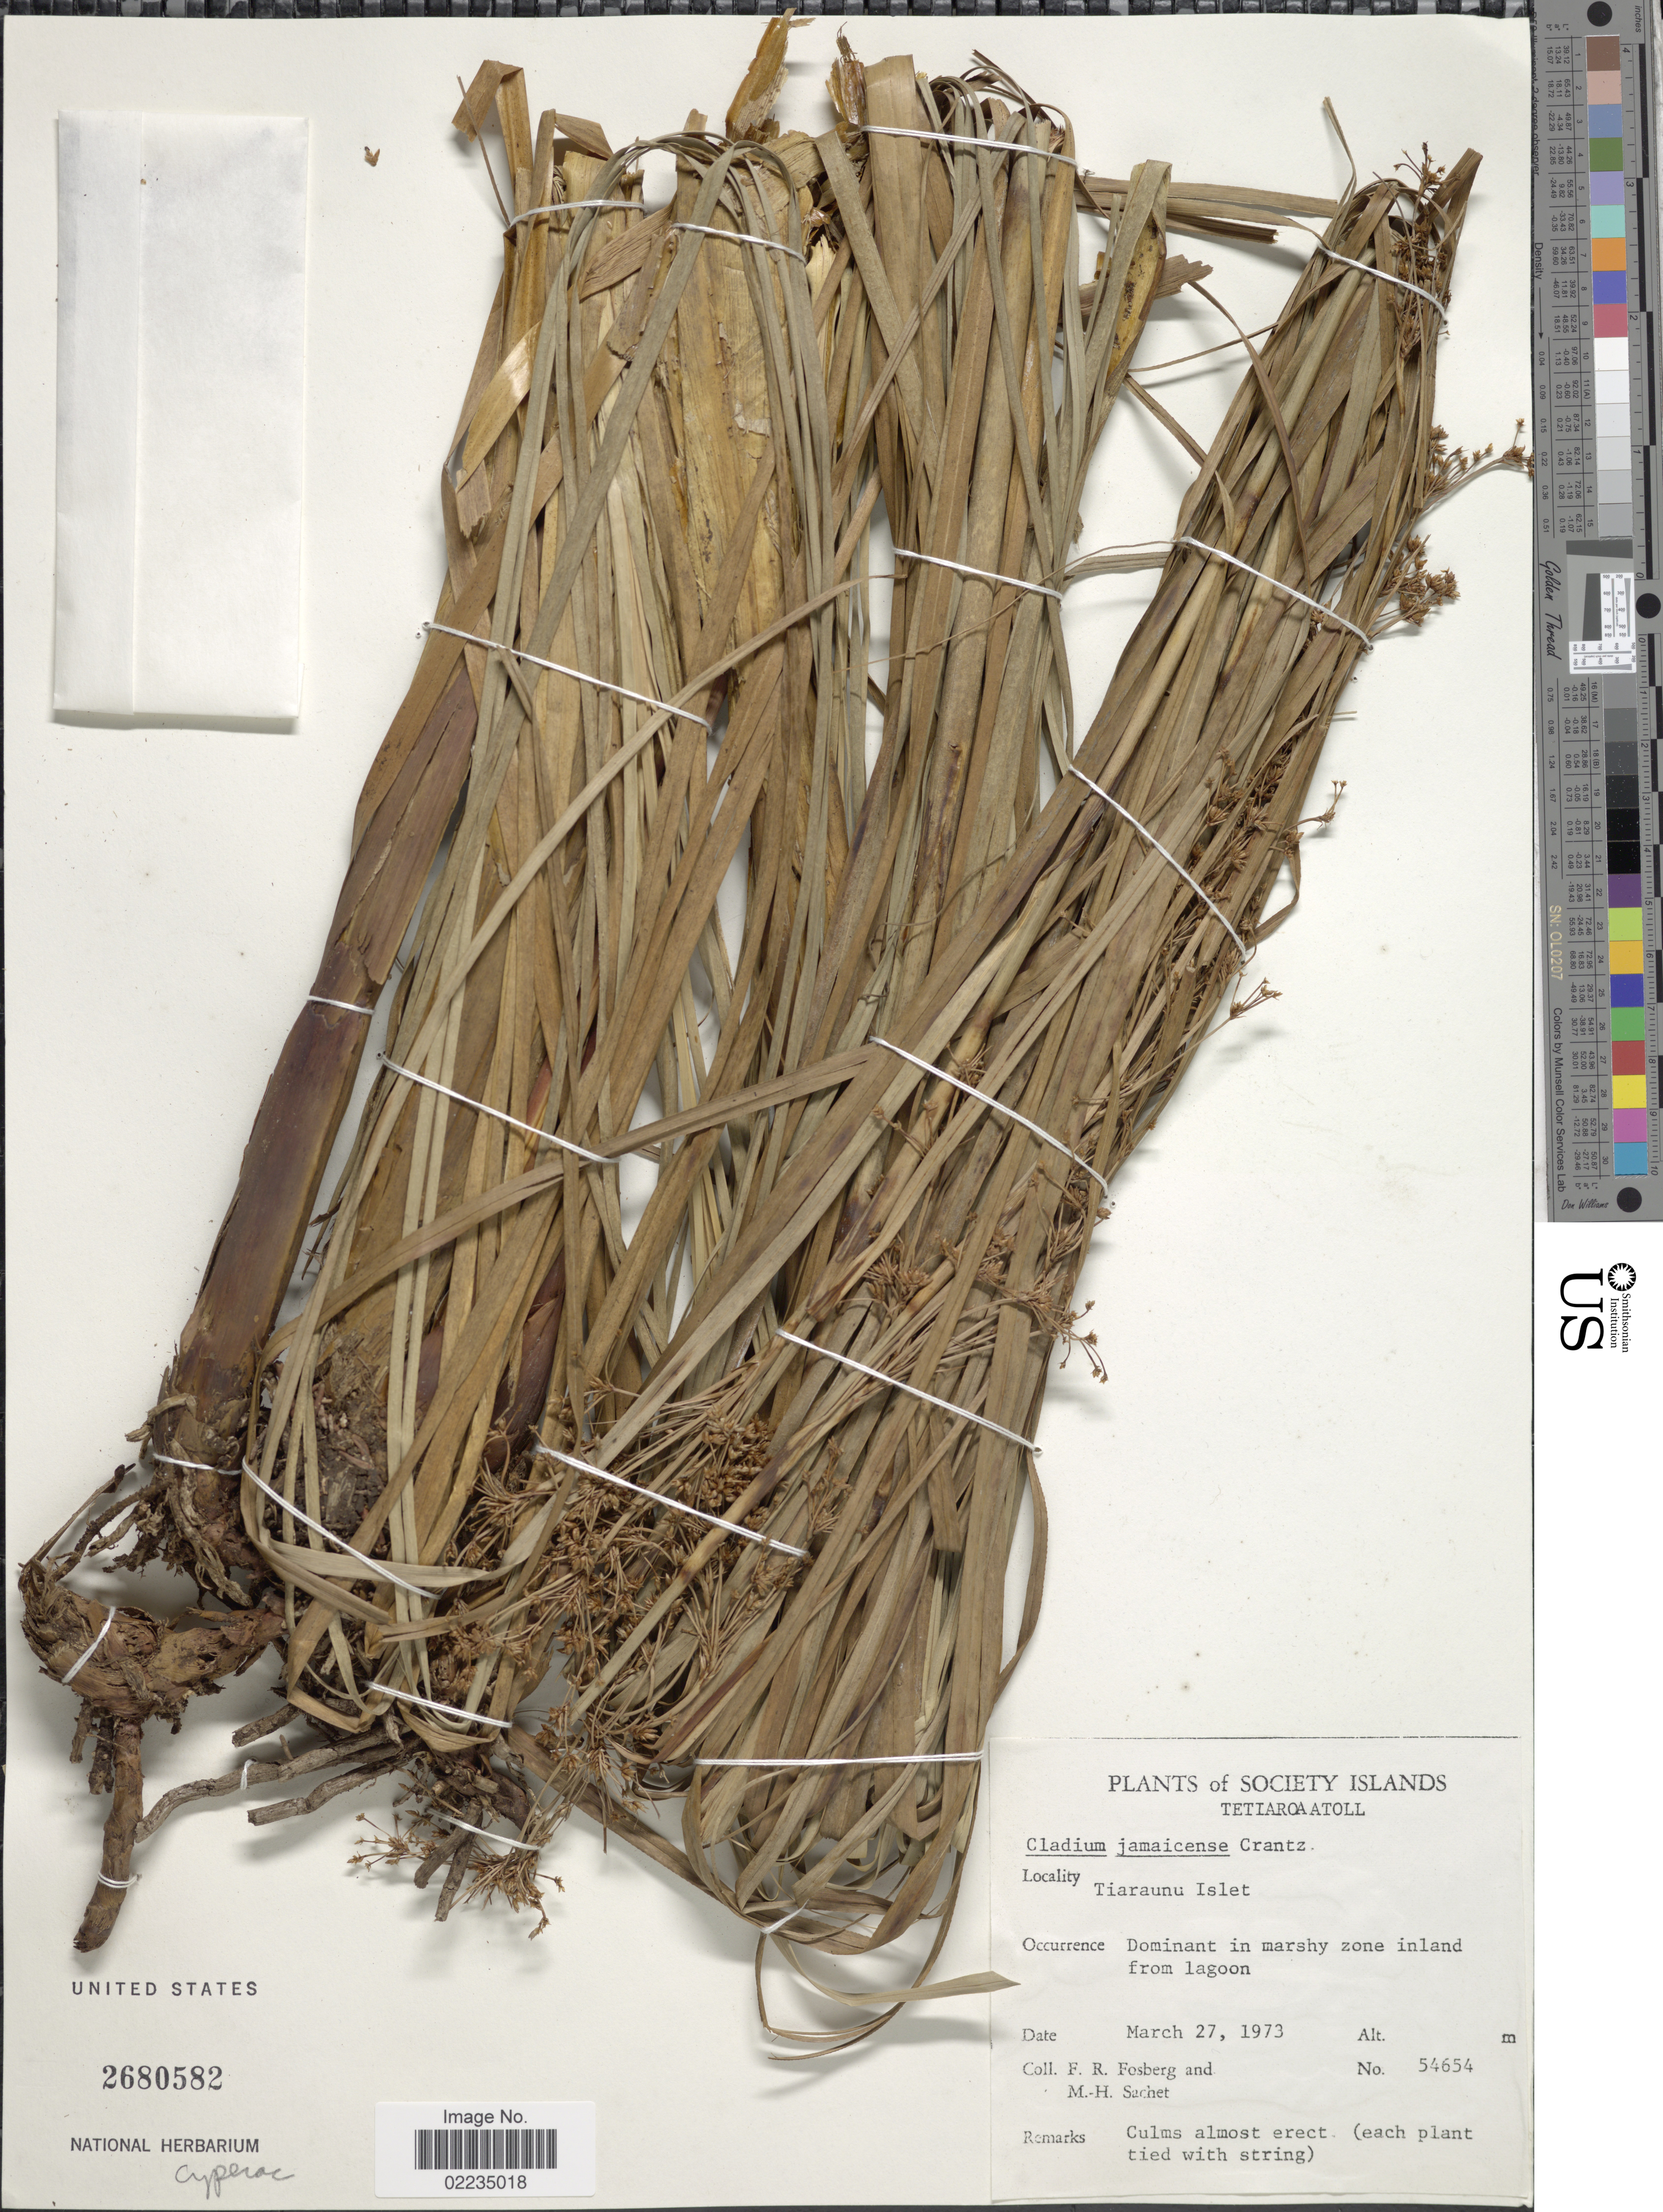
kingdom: Plantae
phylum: Tracheophyta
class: Liliopsida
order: Poales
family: Cyperaceae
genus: Cladium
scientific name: Cladium jamaicense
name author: Crantz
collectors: F. R. Fosberg & M.-H. Sachet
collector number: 54654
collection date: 1973-03-27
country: French Polynesia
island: Tetiaroa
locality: Society Islands, Tetiaroa Atoll, Tiaraunu Islet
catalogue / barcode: US 2680582